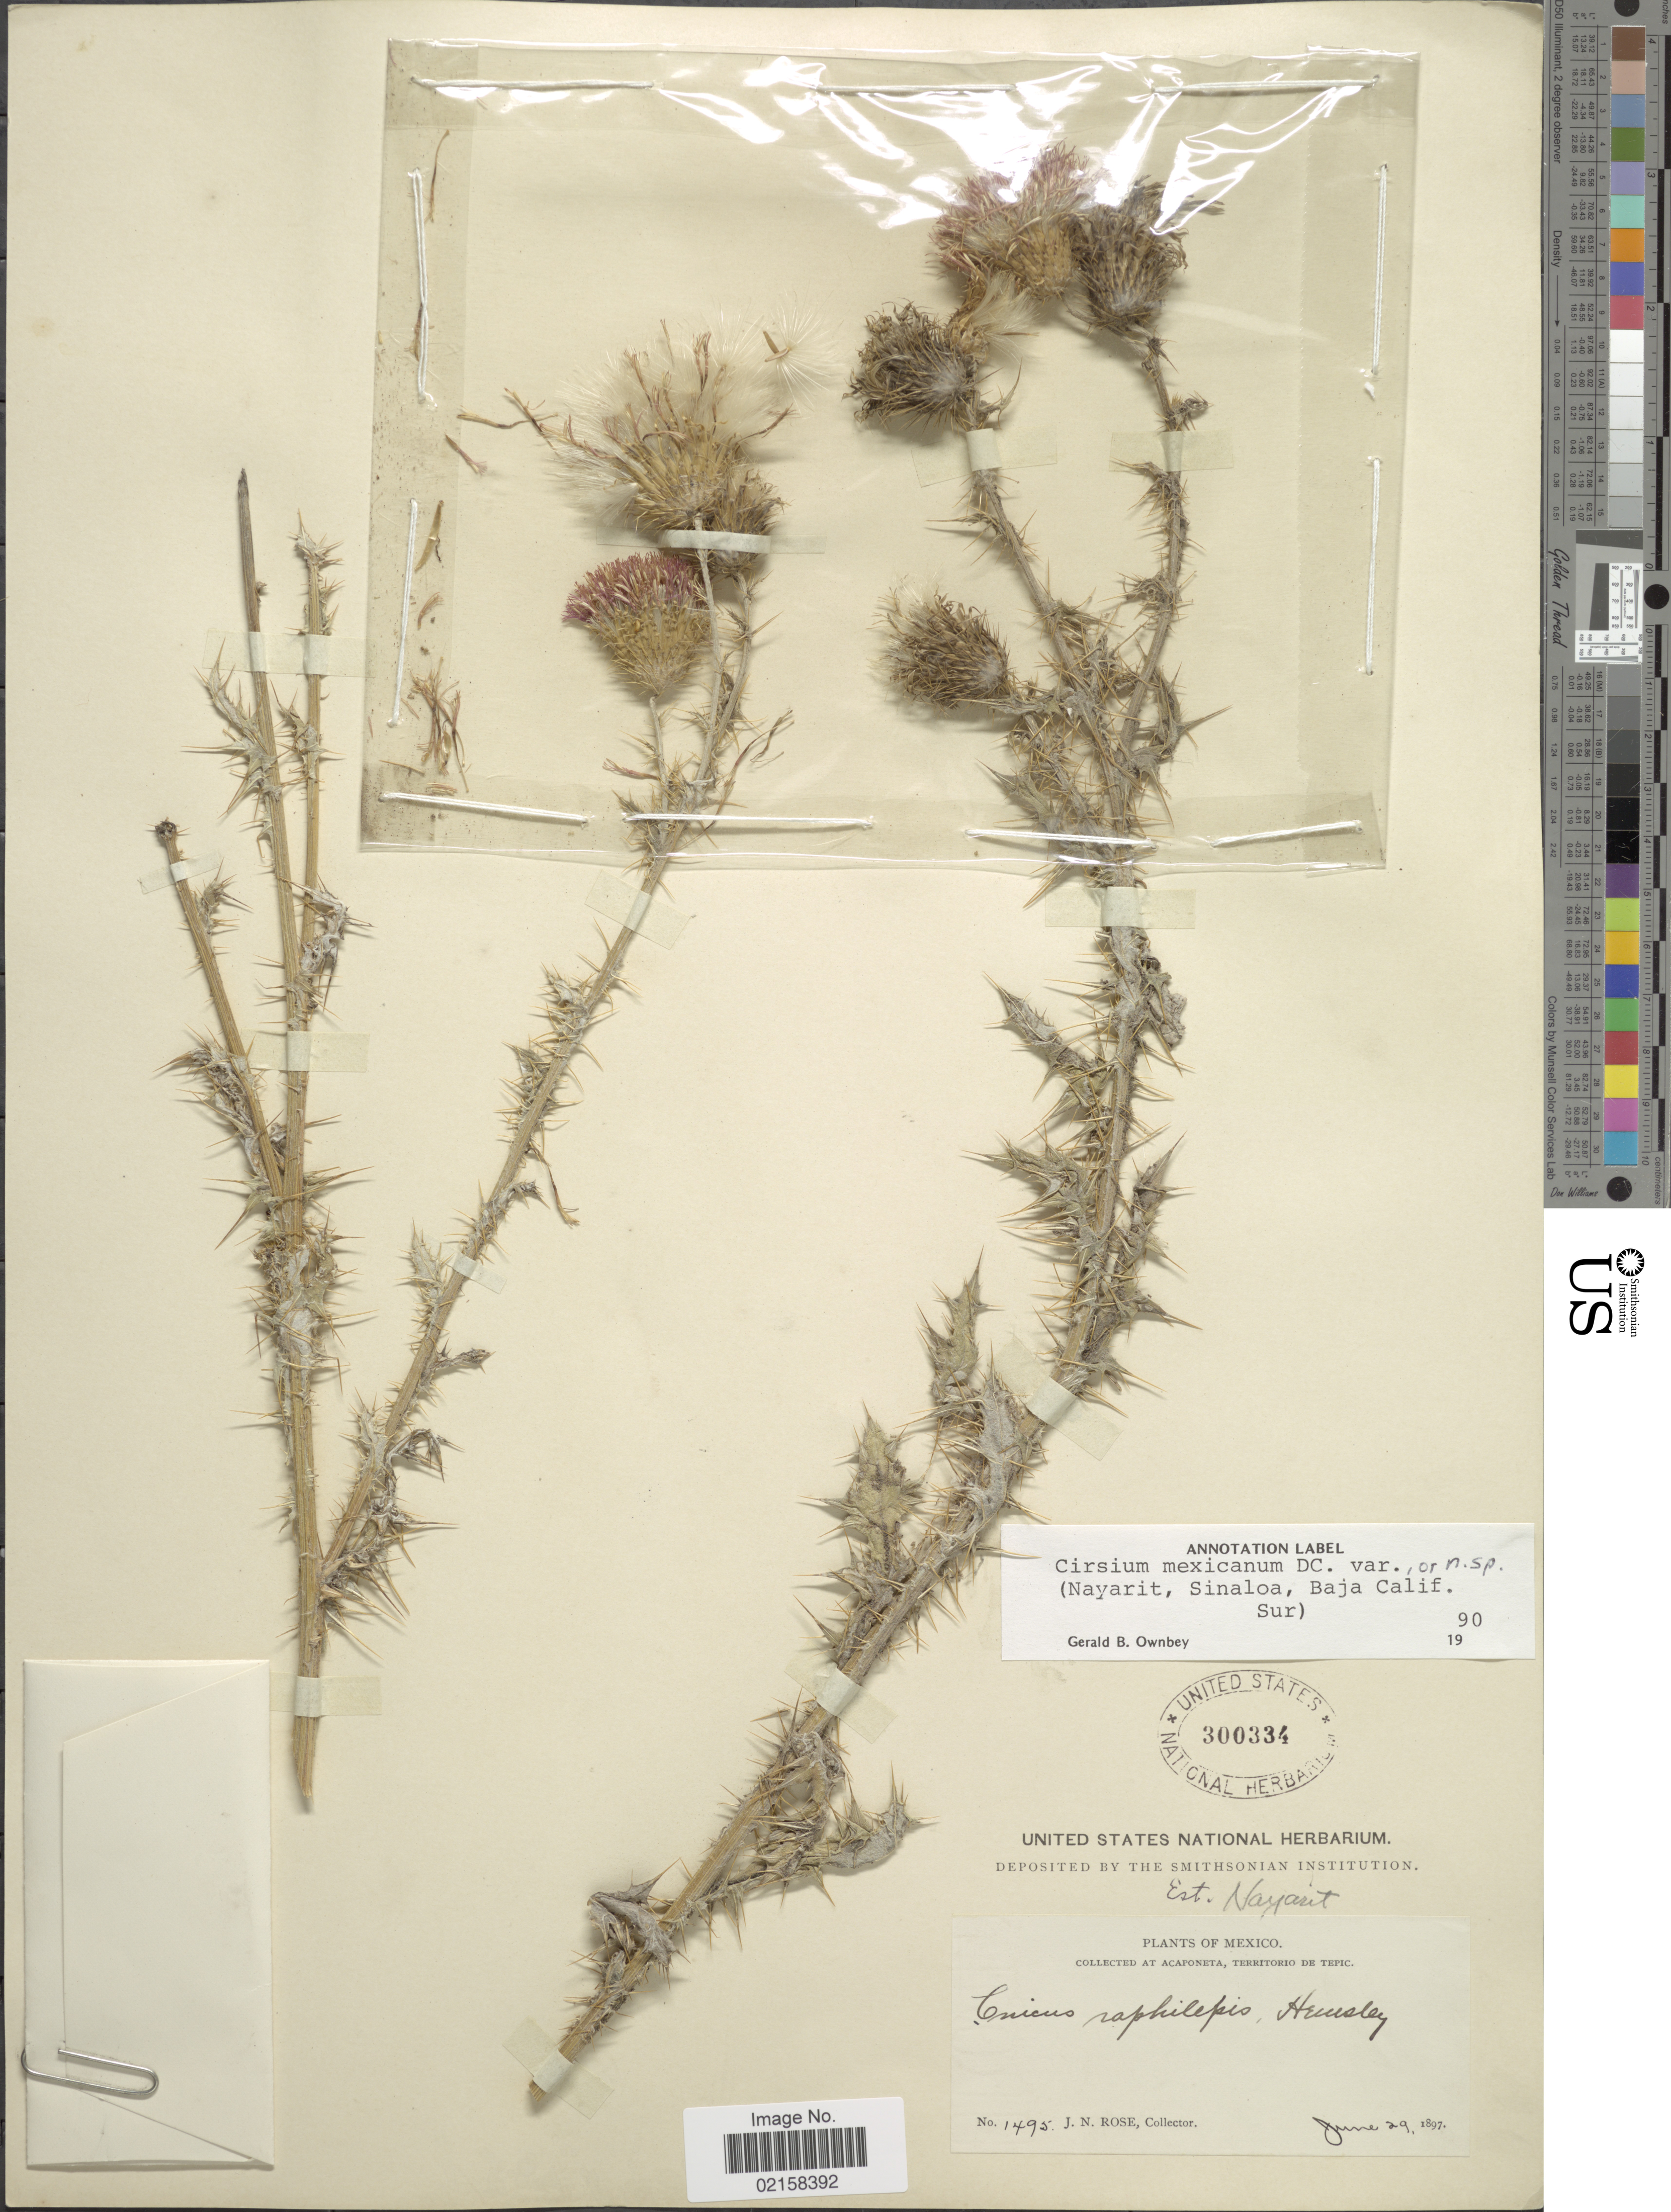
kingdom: Plantae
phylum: Tracheophyta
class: Magnoliopsida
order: Asterales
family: Asteraceae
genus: Cirsium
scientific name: Cirsium mexicanum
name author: DC.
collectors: J. N. Rose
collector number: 1495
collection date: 1897-06-29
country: Mexico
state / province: Nayarit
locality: Acaponeta, territorio deTepic.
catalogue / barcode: US 300334